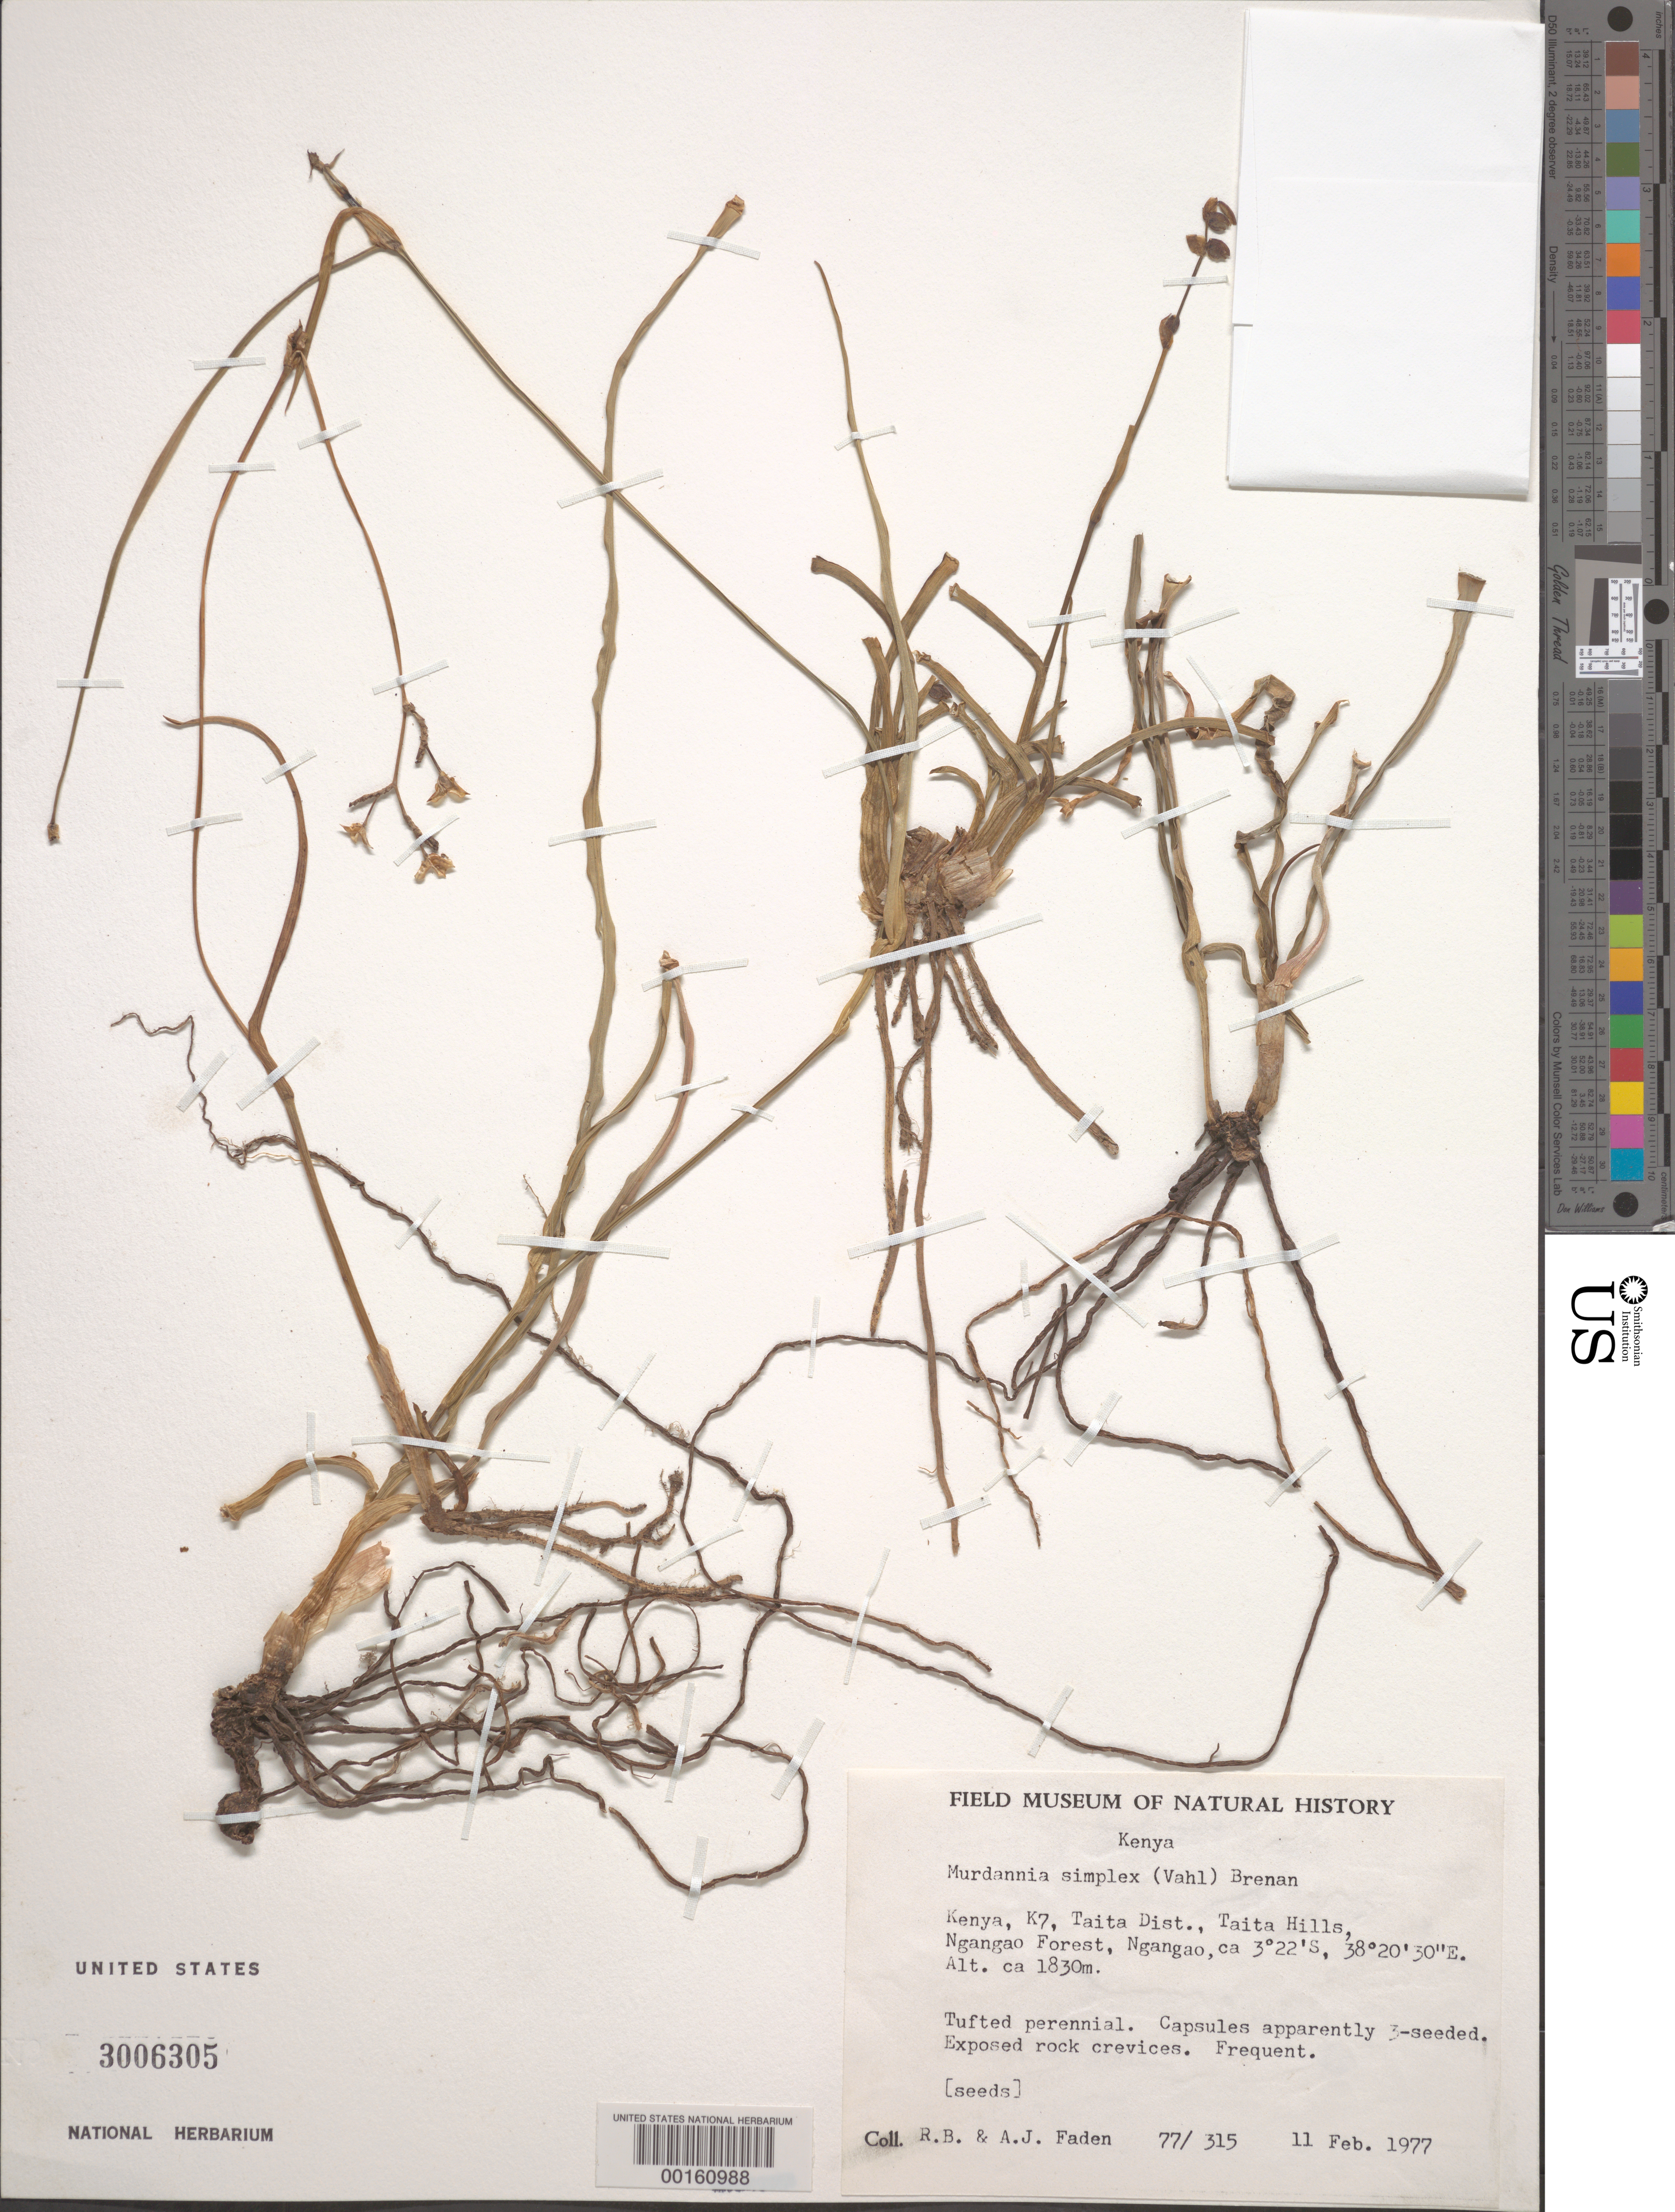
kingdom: Plantae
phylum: Tracheophyta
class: Liliopsida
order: Commelinales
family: Commelinaceae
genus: Murdannia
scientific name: Murdannia simplex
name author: (Vahl) Brenan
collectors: R. B. Faden & A. J. Faden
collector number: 77/315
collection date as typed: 11 Feb 1977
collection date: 1977-02-11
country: Kenya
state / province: Taita Taveta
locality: Taita hills; ngangao forest, ngangao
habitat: Exposed rock crevices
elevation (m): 1830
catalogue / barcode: US 3006305